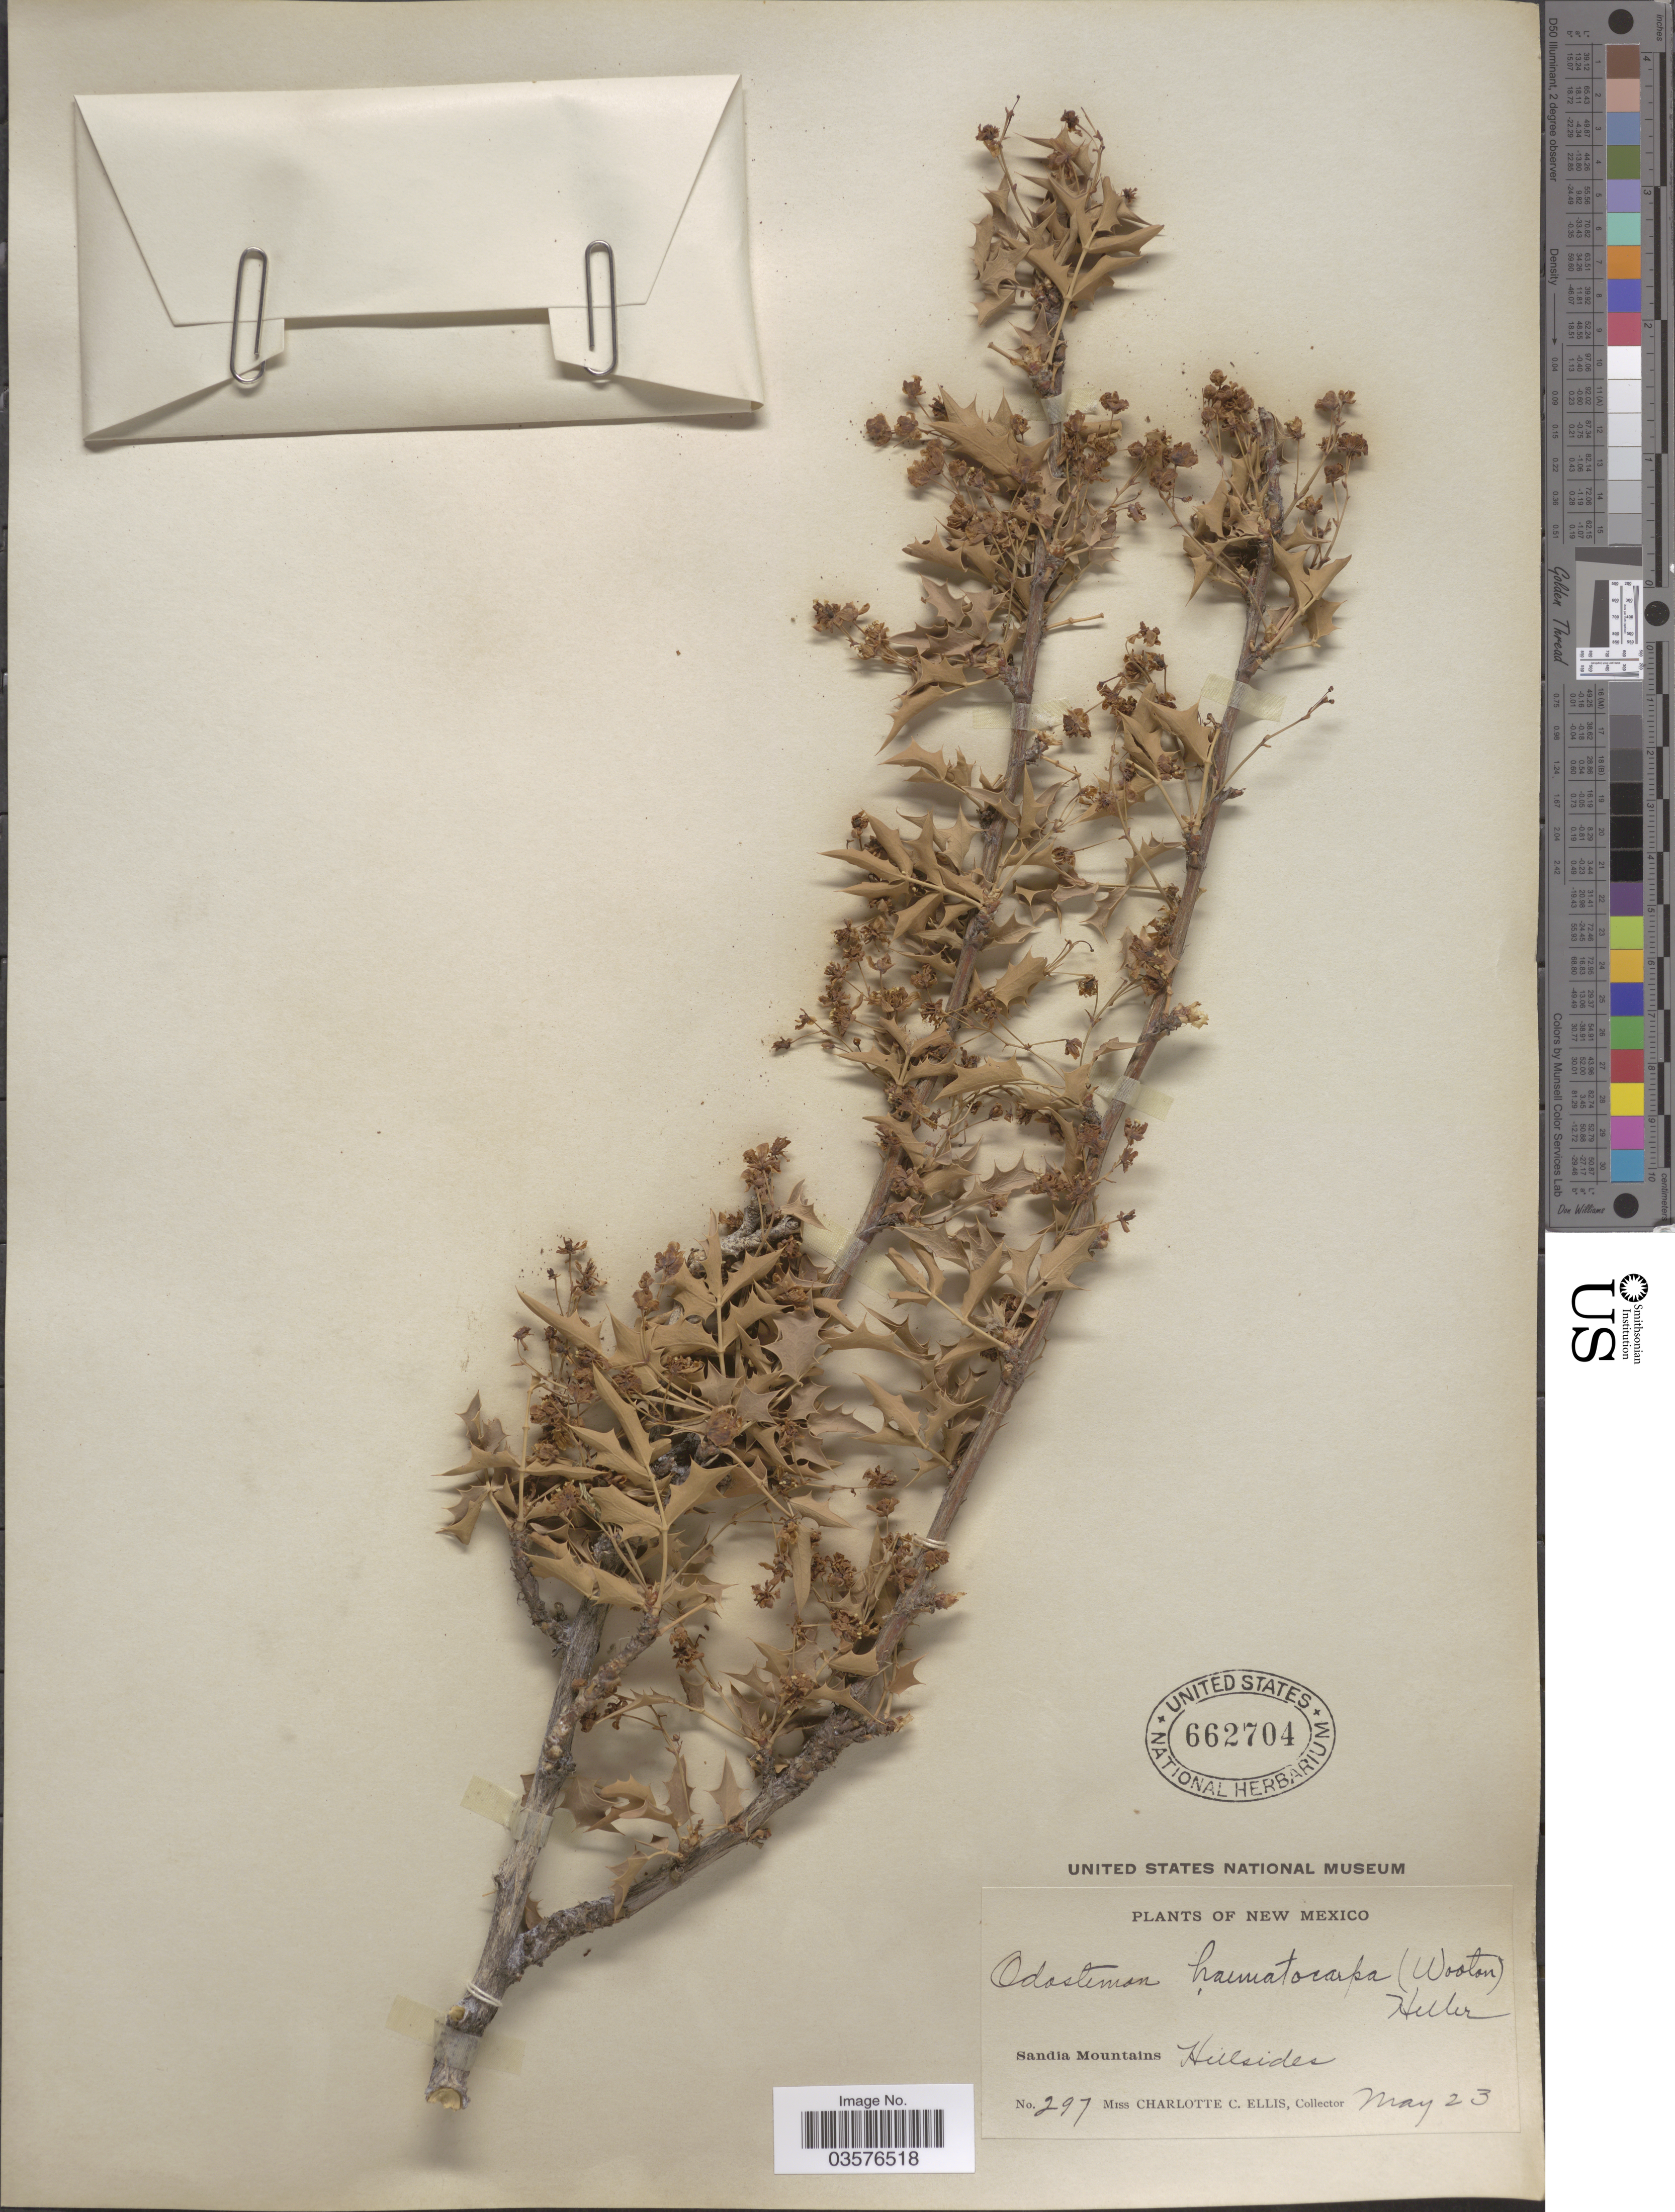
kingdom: Plantae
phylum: Tracheophyta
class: Magnoliopsida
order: Ranunculales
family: Berberidaceae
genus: Mahonia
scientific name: Mahonia haematocarpa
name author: (Wooton) Fedde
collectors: C. C. Ellis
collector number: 297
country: United States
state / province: New Mexico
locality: Sandia Mountains.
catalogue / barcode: US 662704